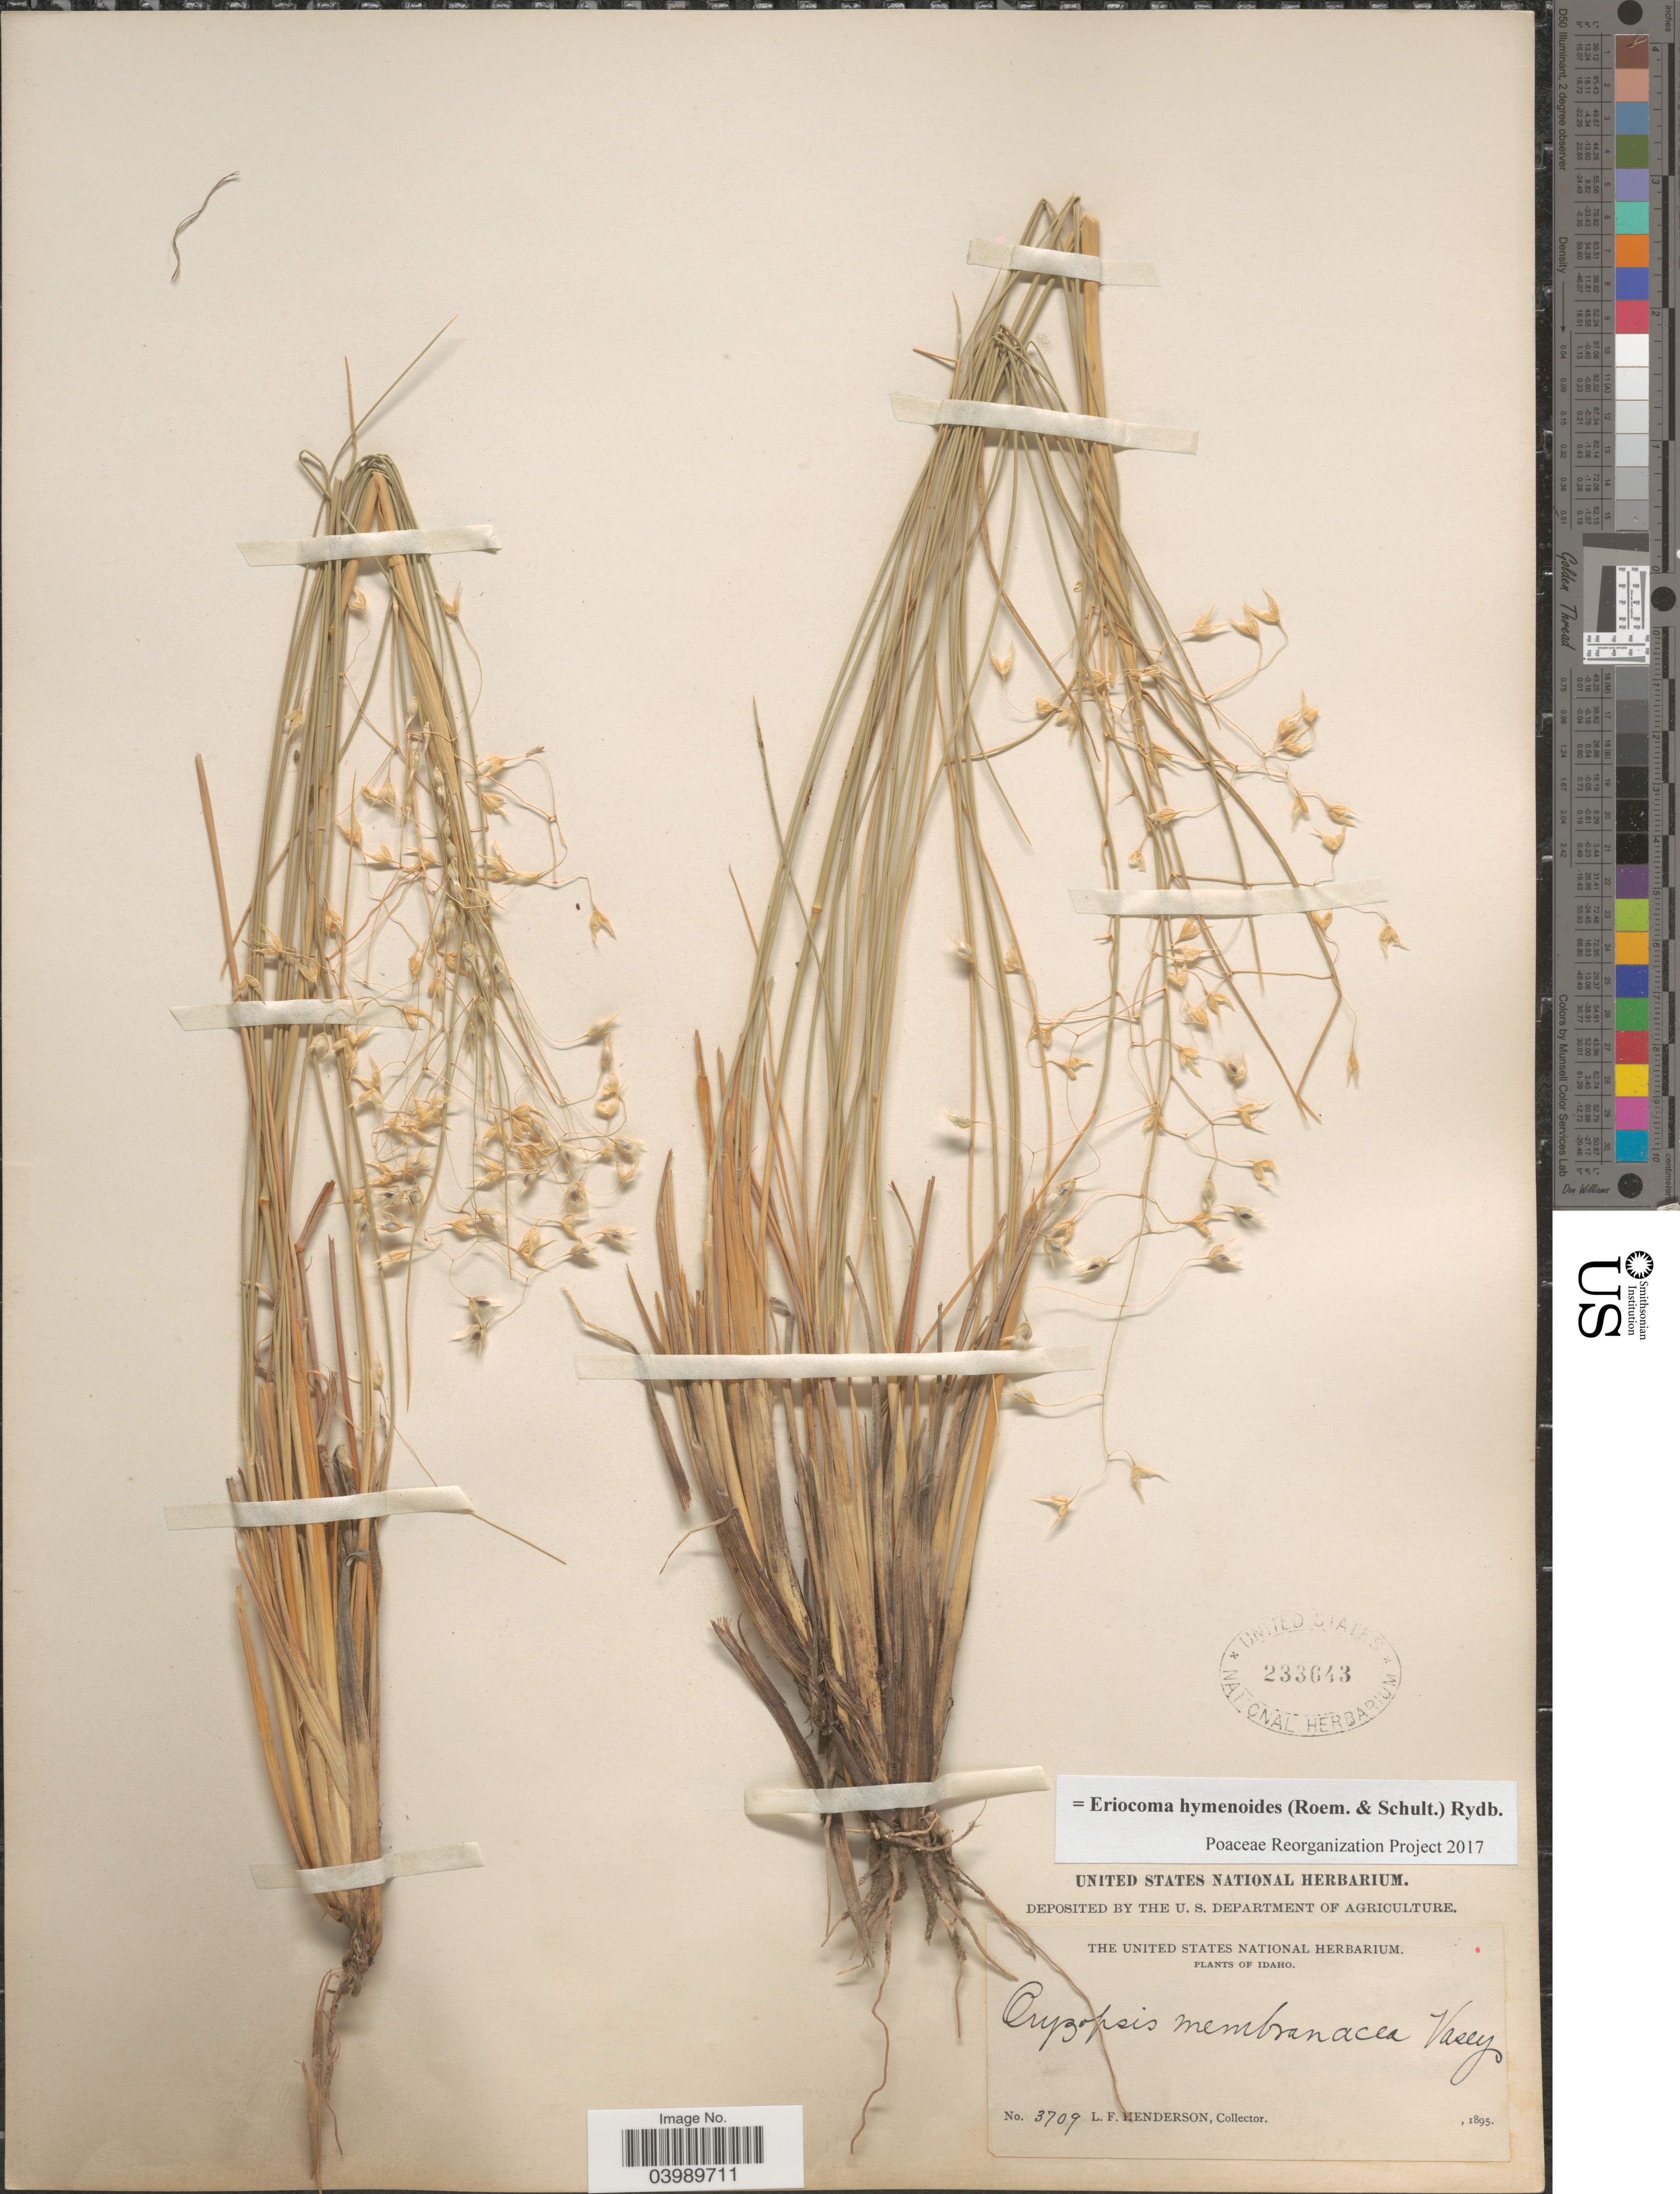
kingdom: Plantae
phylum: Tracheophyta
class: Liliopsida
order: Poales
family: Poaceae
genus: Eriocoma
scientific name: Eriocoma hymenoides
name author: (Roem. & Schult.) Rydb.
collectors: L. Henderson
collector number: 3709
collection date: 1895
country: United States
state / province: Idaho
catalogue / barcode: US 233643